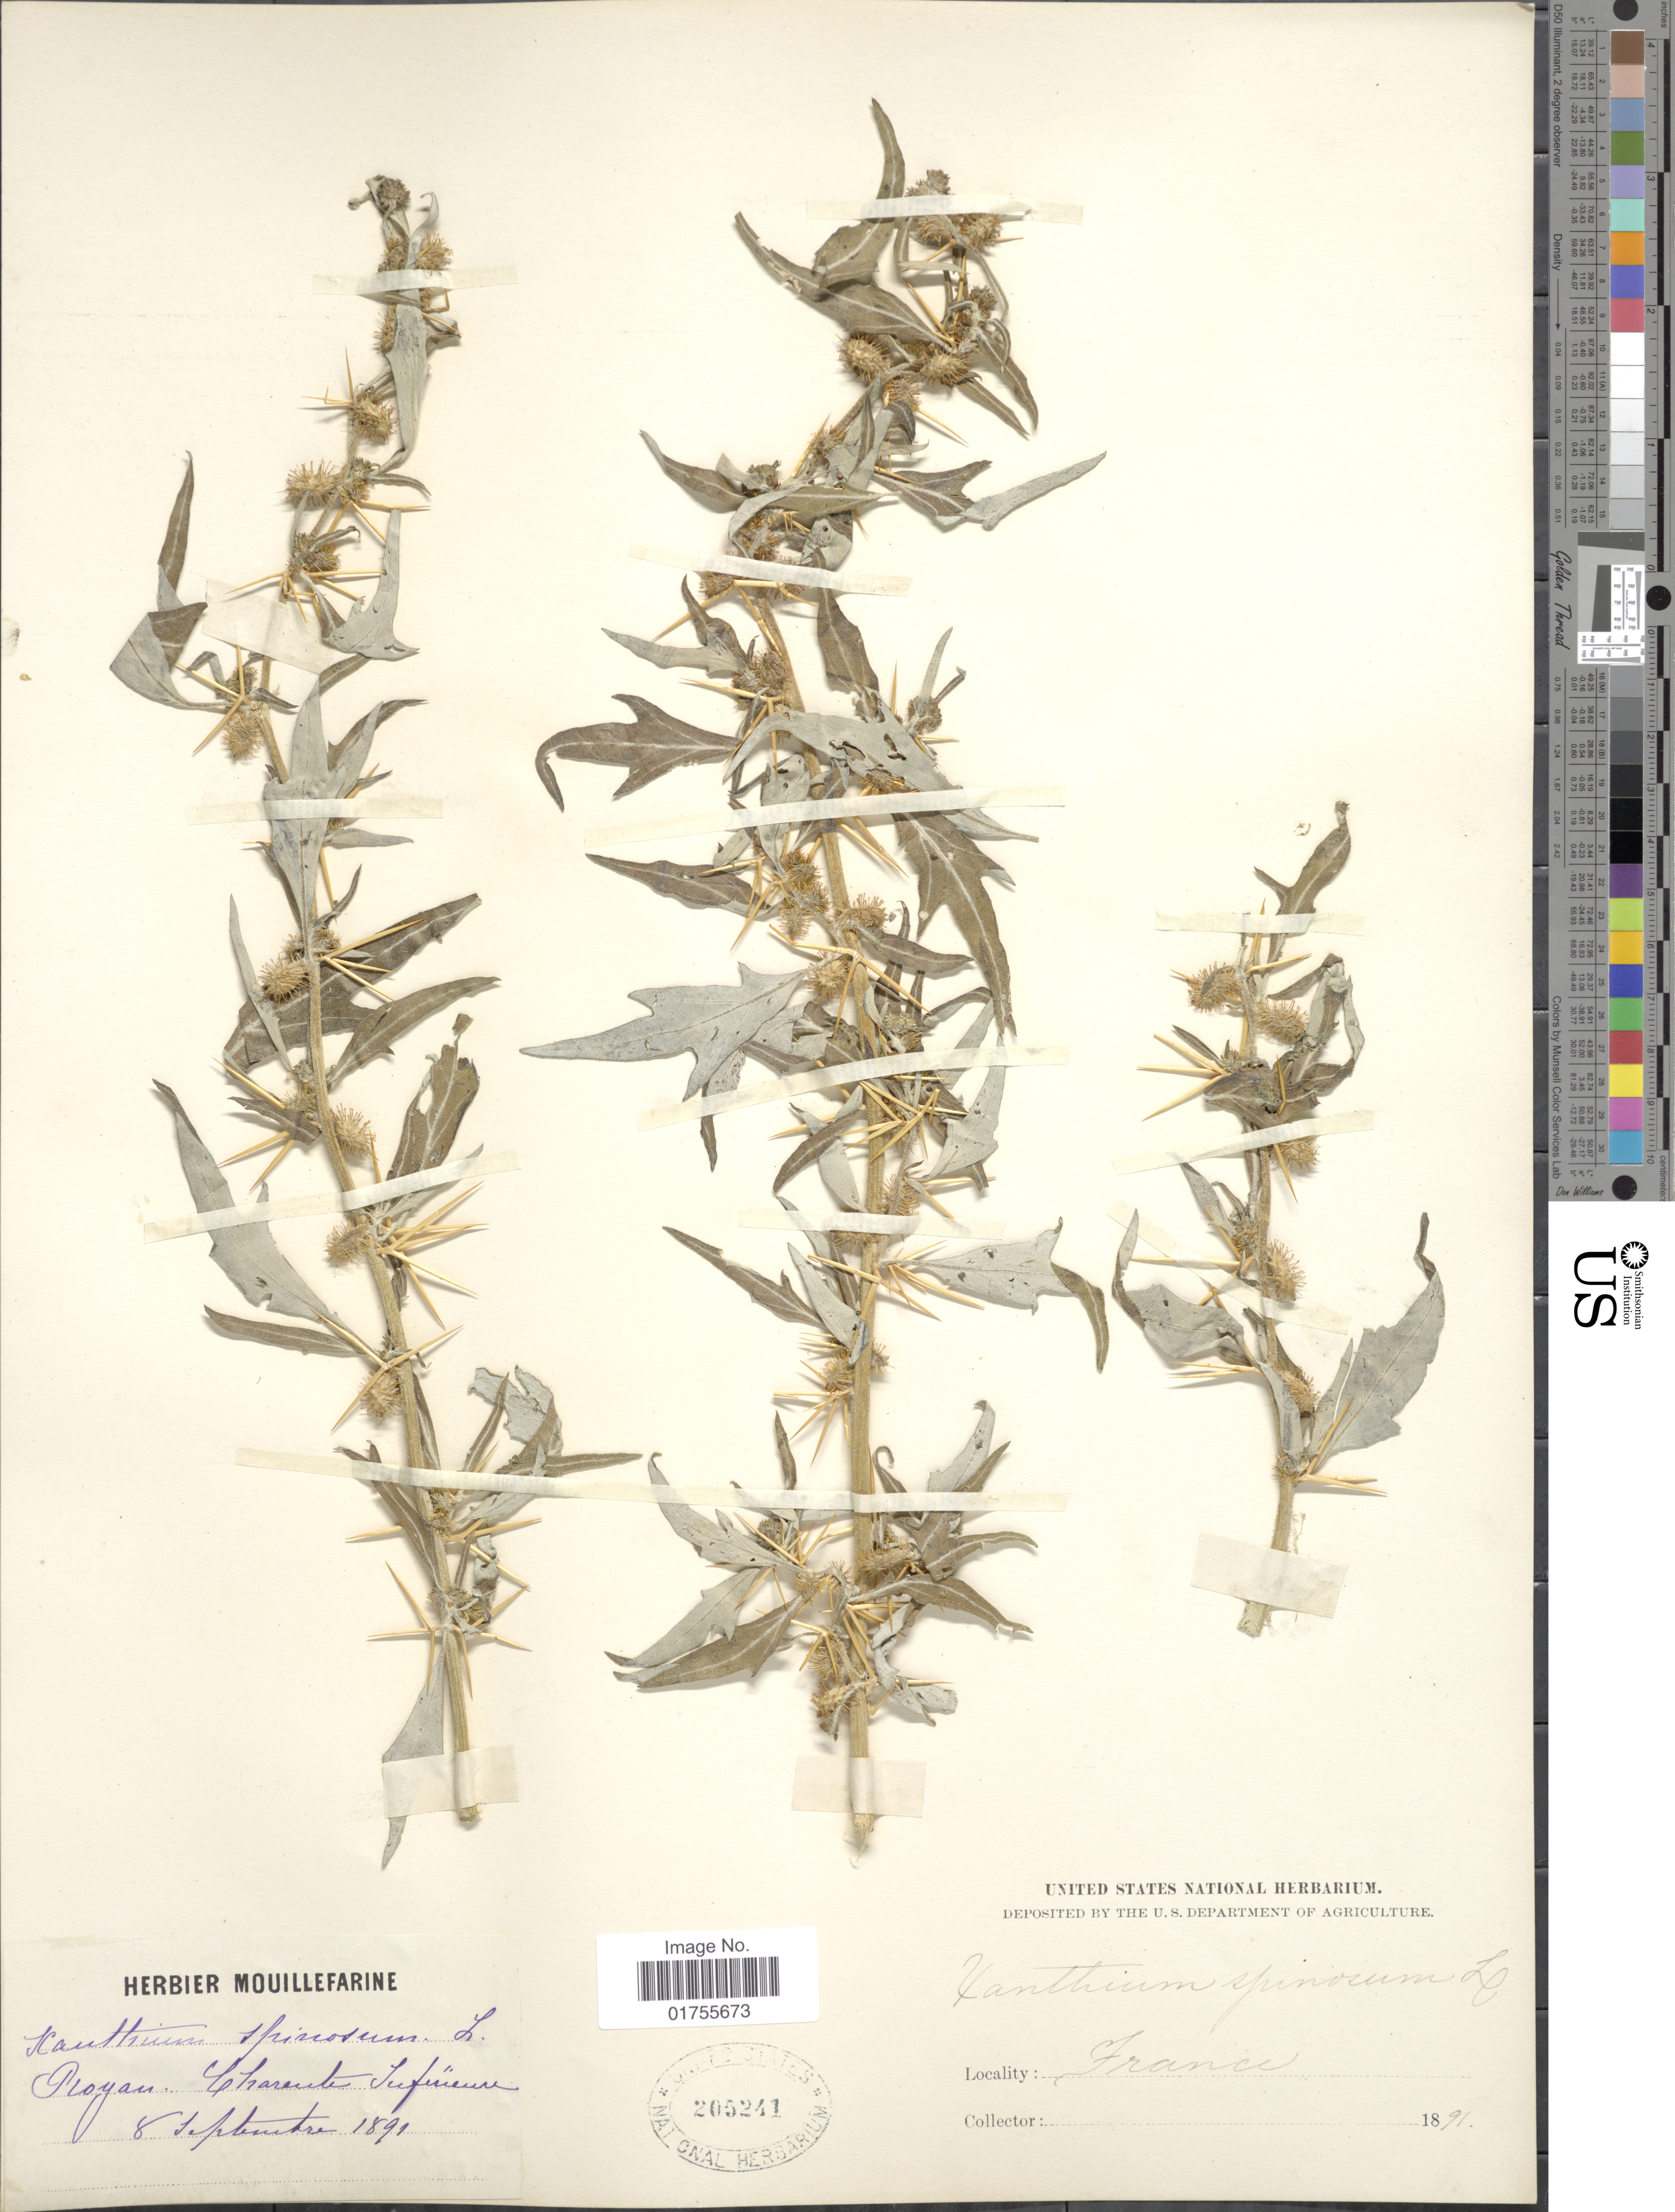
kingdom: Plantae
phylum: Tracheophyta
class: Magnoliopsida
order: Asterales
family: Asteraceae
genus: Xanthium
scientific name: Xanthium spinosum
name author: L.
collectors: ex herb. Mouillefarine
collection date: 1891-09-08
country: France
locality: Royan: Chareute Infer [illegible text]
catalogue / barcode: US 205241